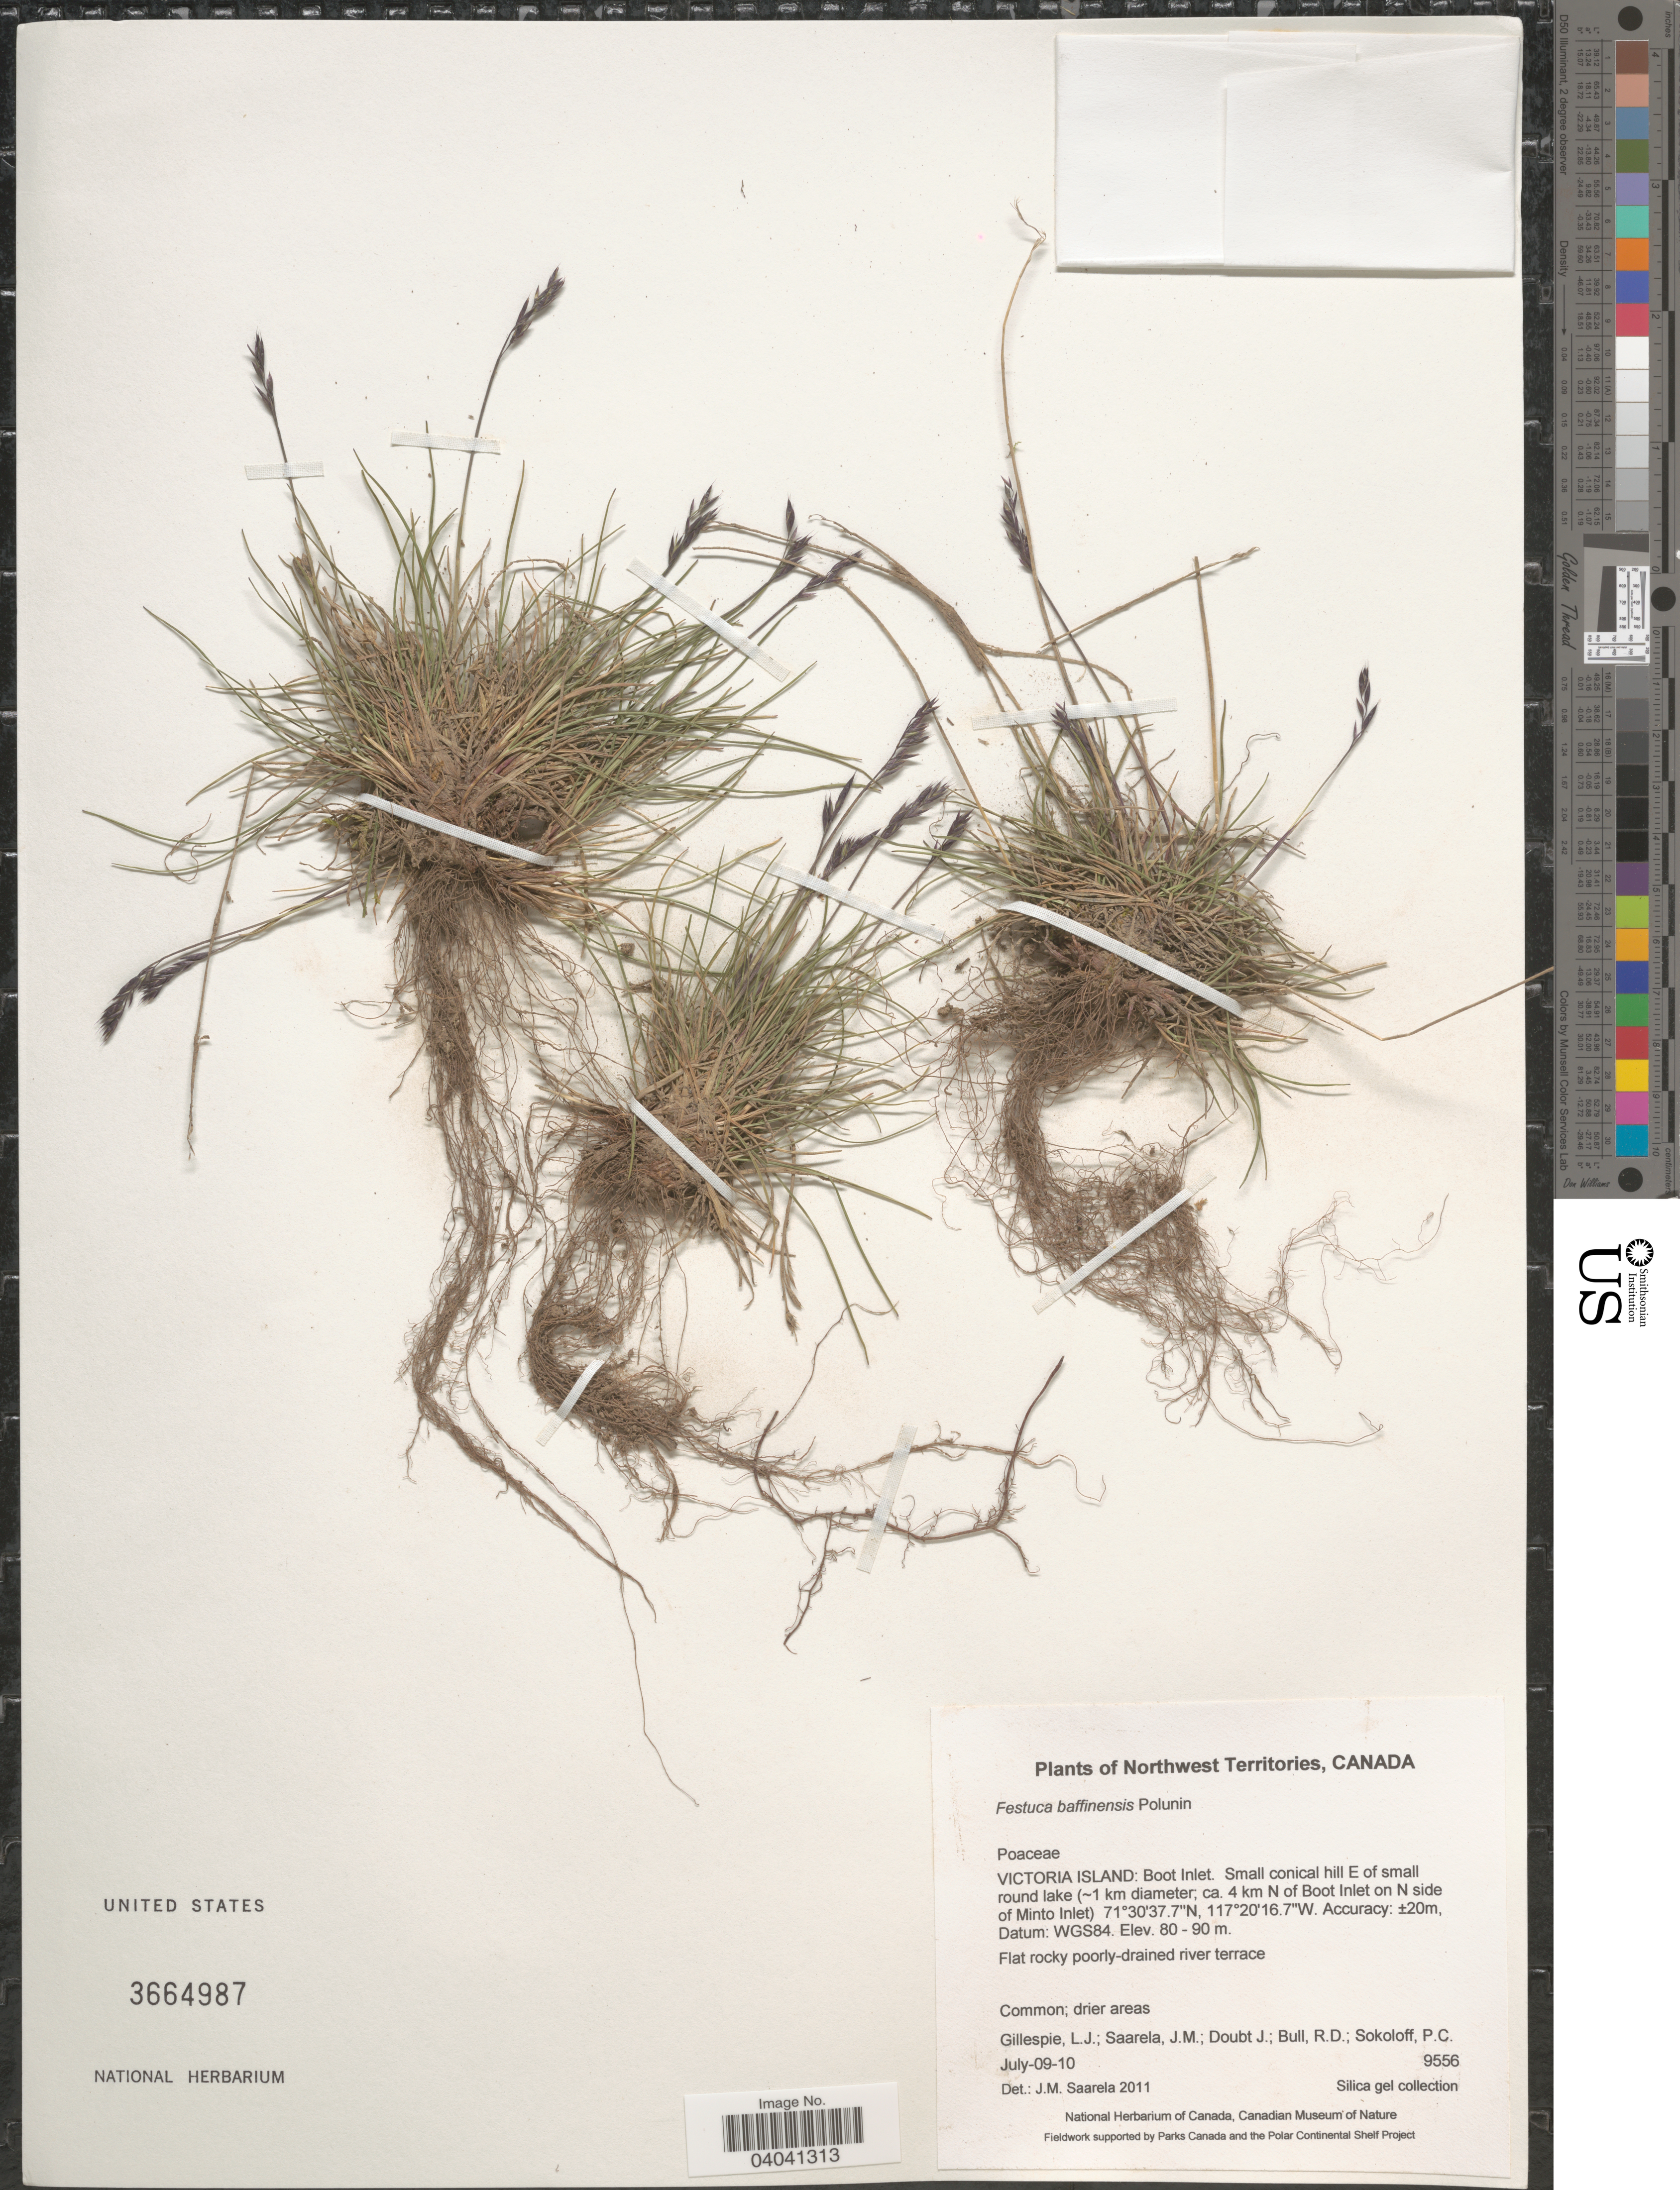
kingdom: Plantae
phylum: Tracheophyta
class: Liliopsida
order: Poales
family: Poaceae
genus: Festuca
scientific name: Festuca baffinensis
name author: Polunin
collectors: L. Gillespie, J. Saarela, J. Doubt, R. Bull & P. Sokoloff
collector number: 9556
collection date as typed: Transcribed d/m/y: 9/7/10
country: Canada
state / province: Northwest Territories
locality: Victoria Island: Boot Inlet. Small conical hill E of small round lake (-1 km diameter; ca. 4 km n of Boot Inlet on N side of Minto Inlet). Datum: WGS84.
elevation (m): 80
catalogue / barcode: US 3664987